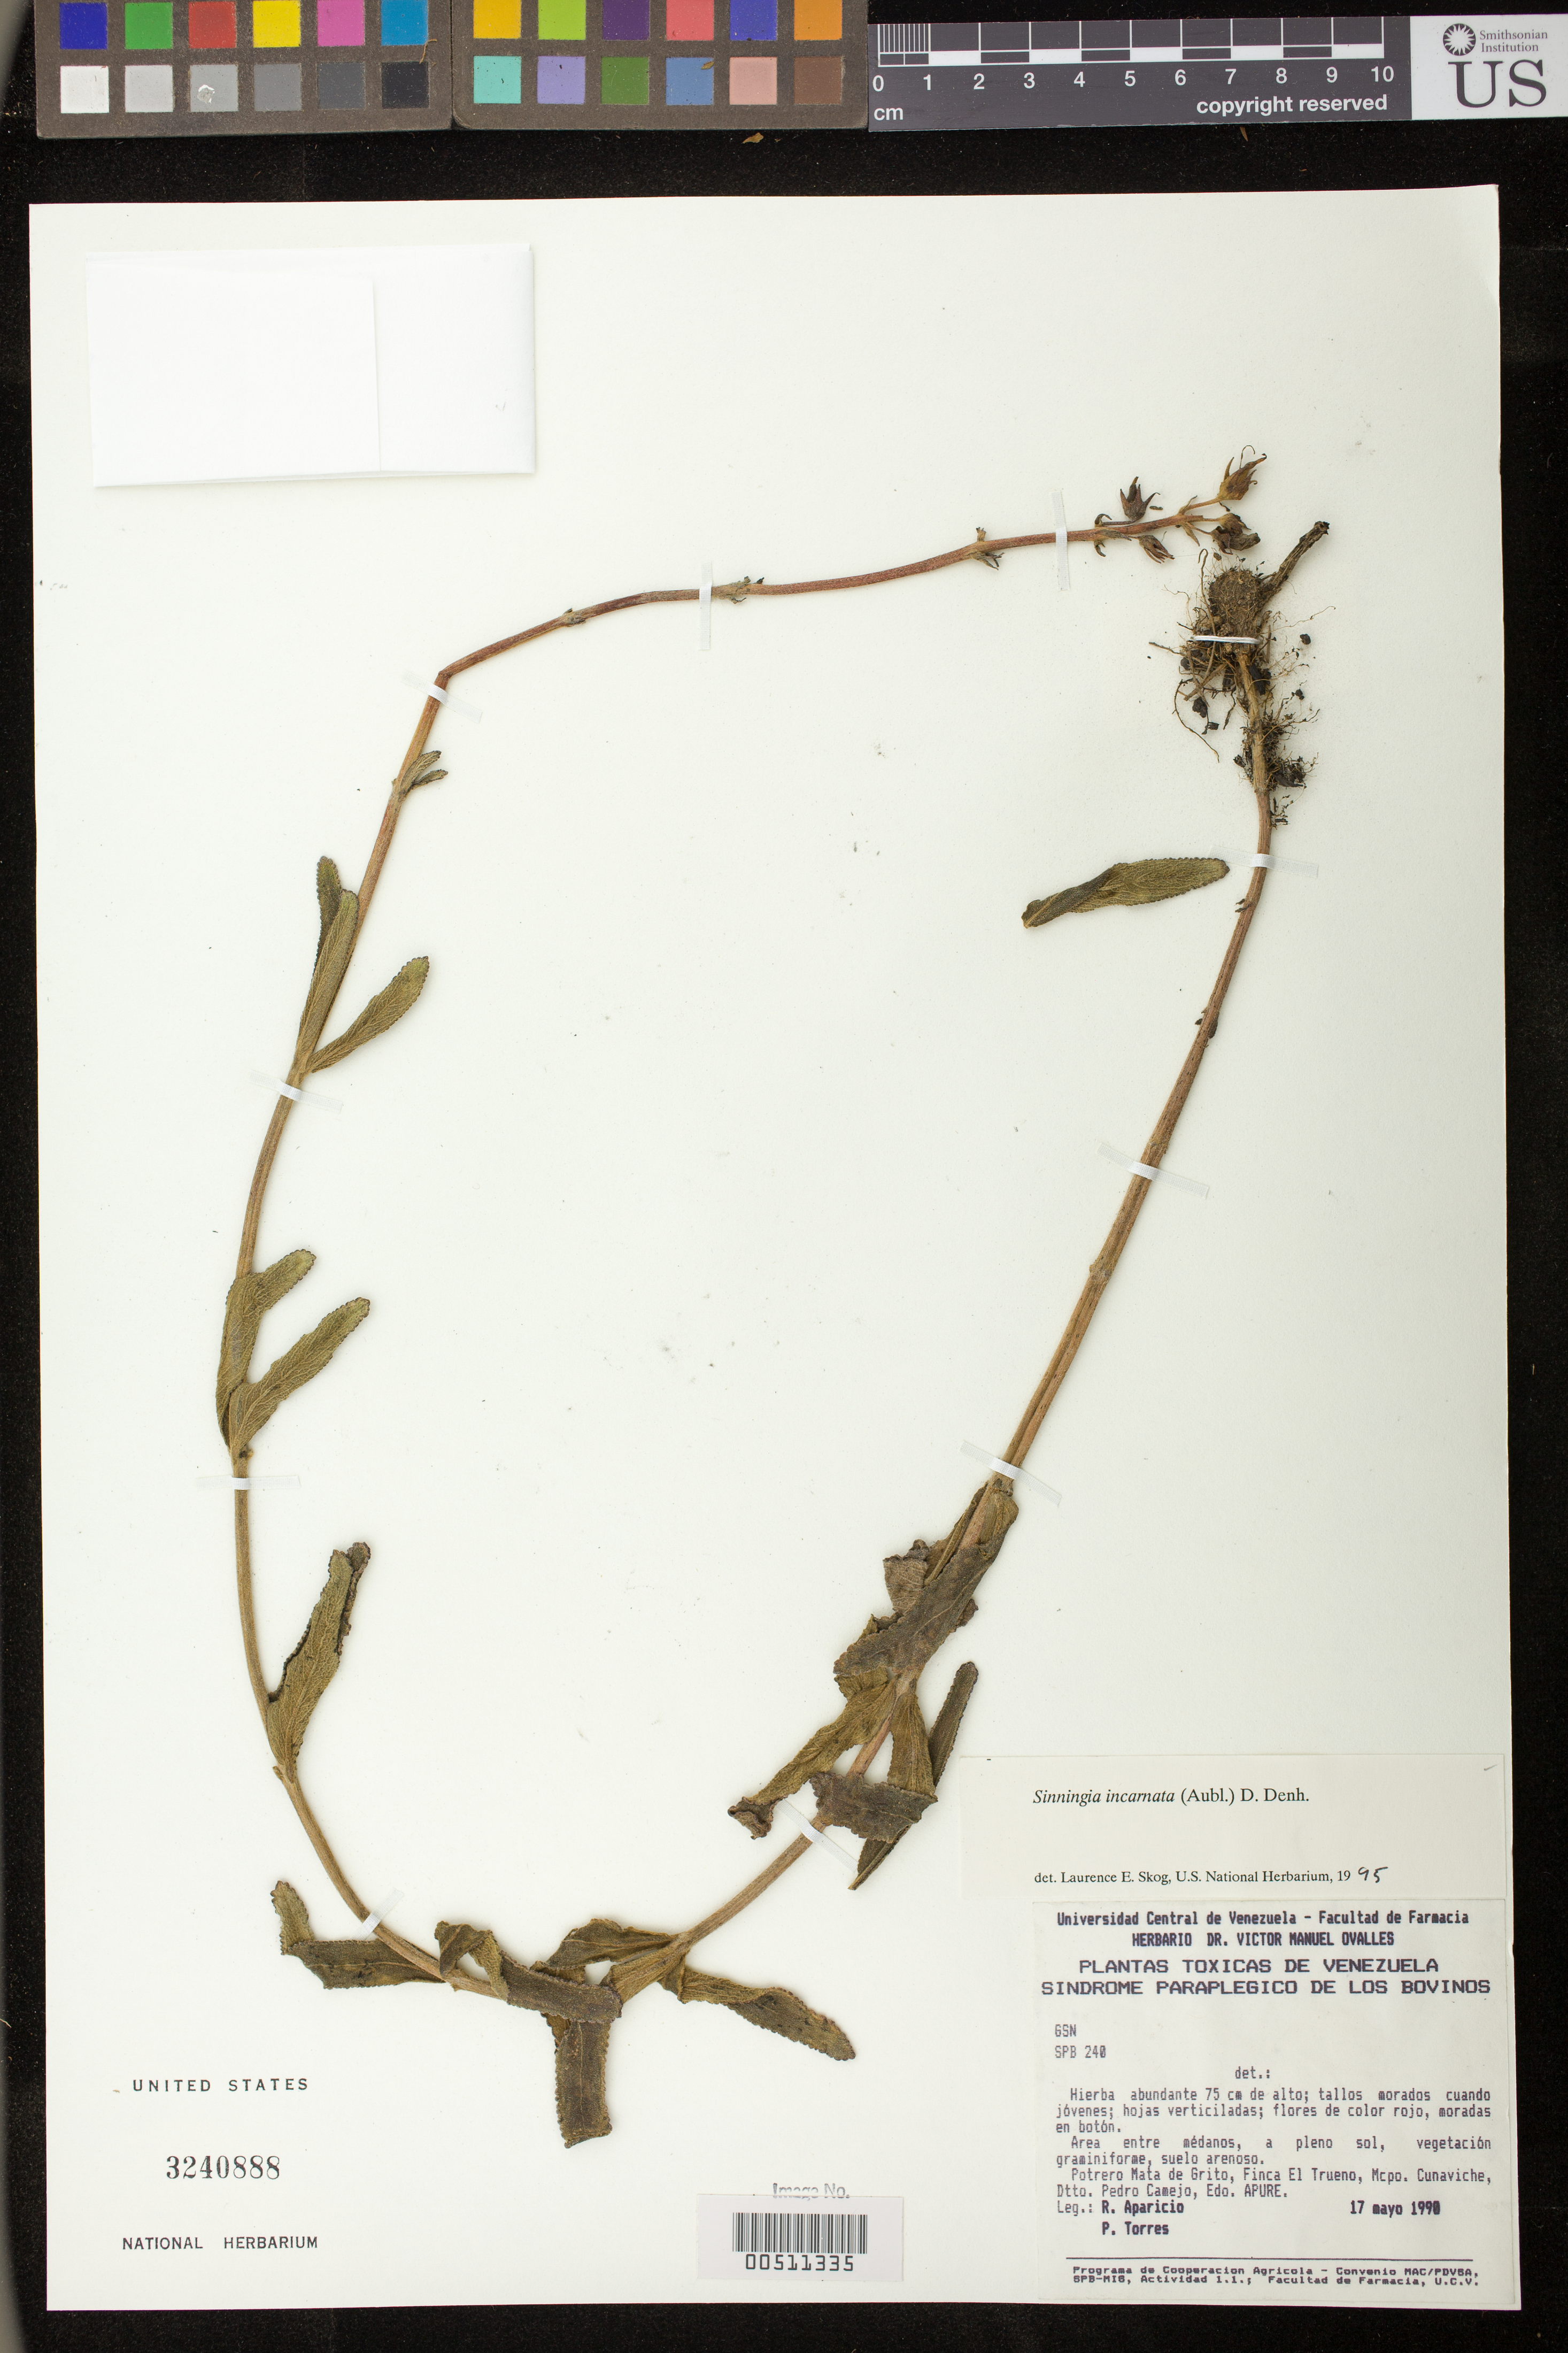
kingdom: Plantae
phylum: Tracheophyta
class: Magnoliopsida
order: Lamiales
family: Gesneriaceae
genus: Sinningia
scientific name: Sinningia incarnata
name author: (Aubl.) D.L. Denham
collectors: R. Aparicio & P. Torres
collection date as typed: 17 May 1990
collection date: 1990-05-17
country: Venezuela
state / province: Apure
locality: Potrero Mata de Grito, Finca El Trueno, Mcpo. Cunaviche, dtto. Pedro Camejo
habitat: Area entre médanos, a pleno sol, vegetación graminiforme, suelo arenoso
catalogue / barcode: US 3240888